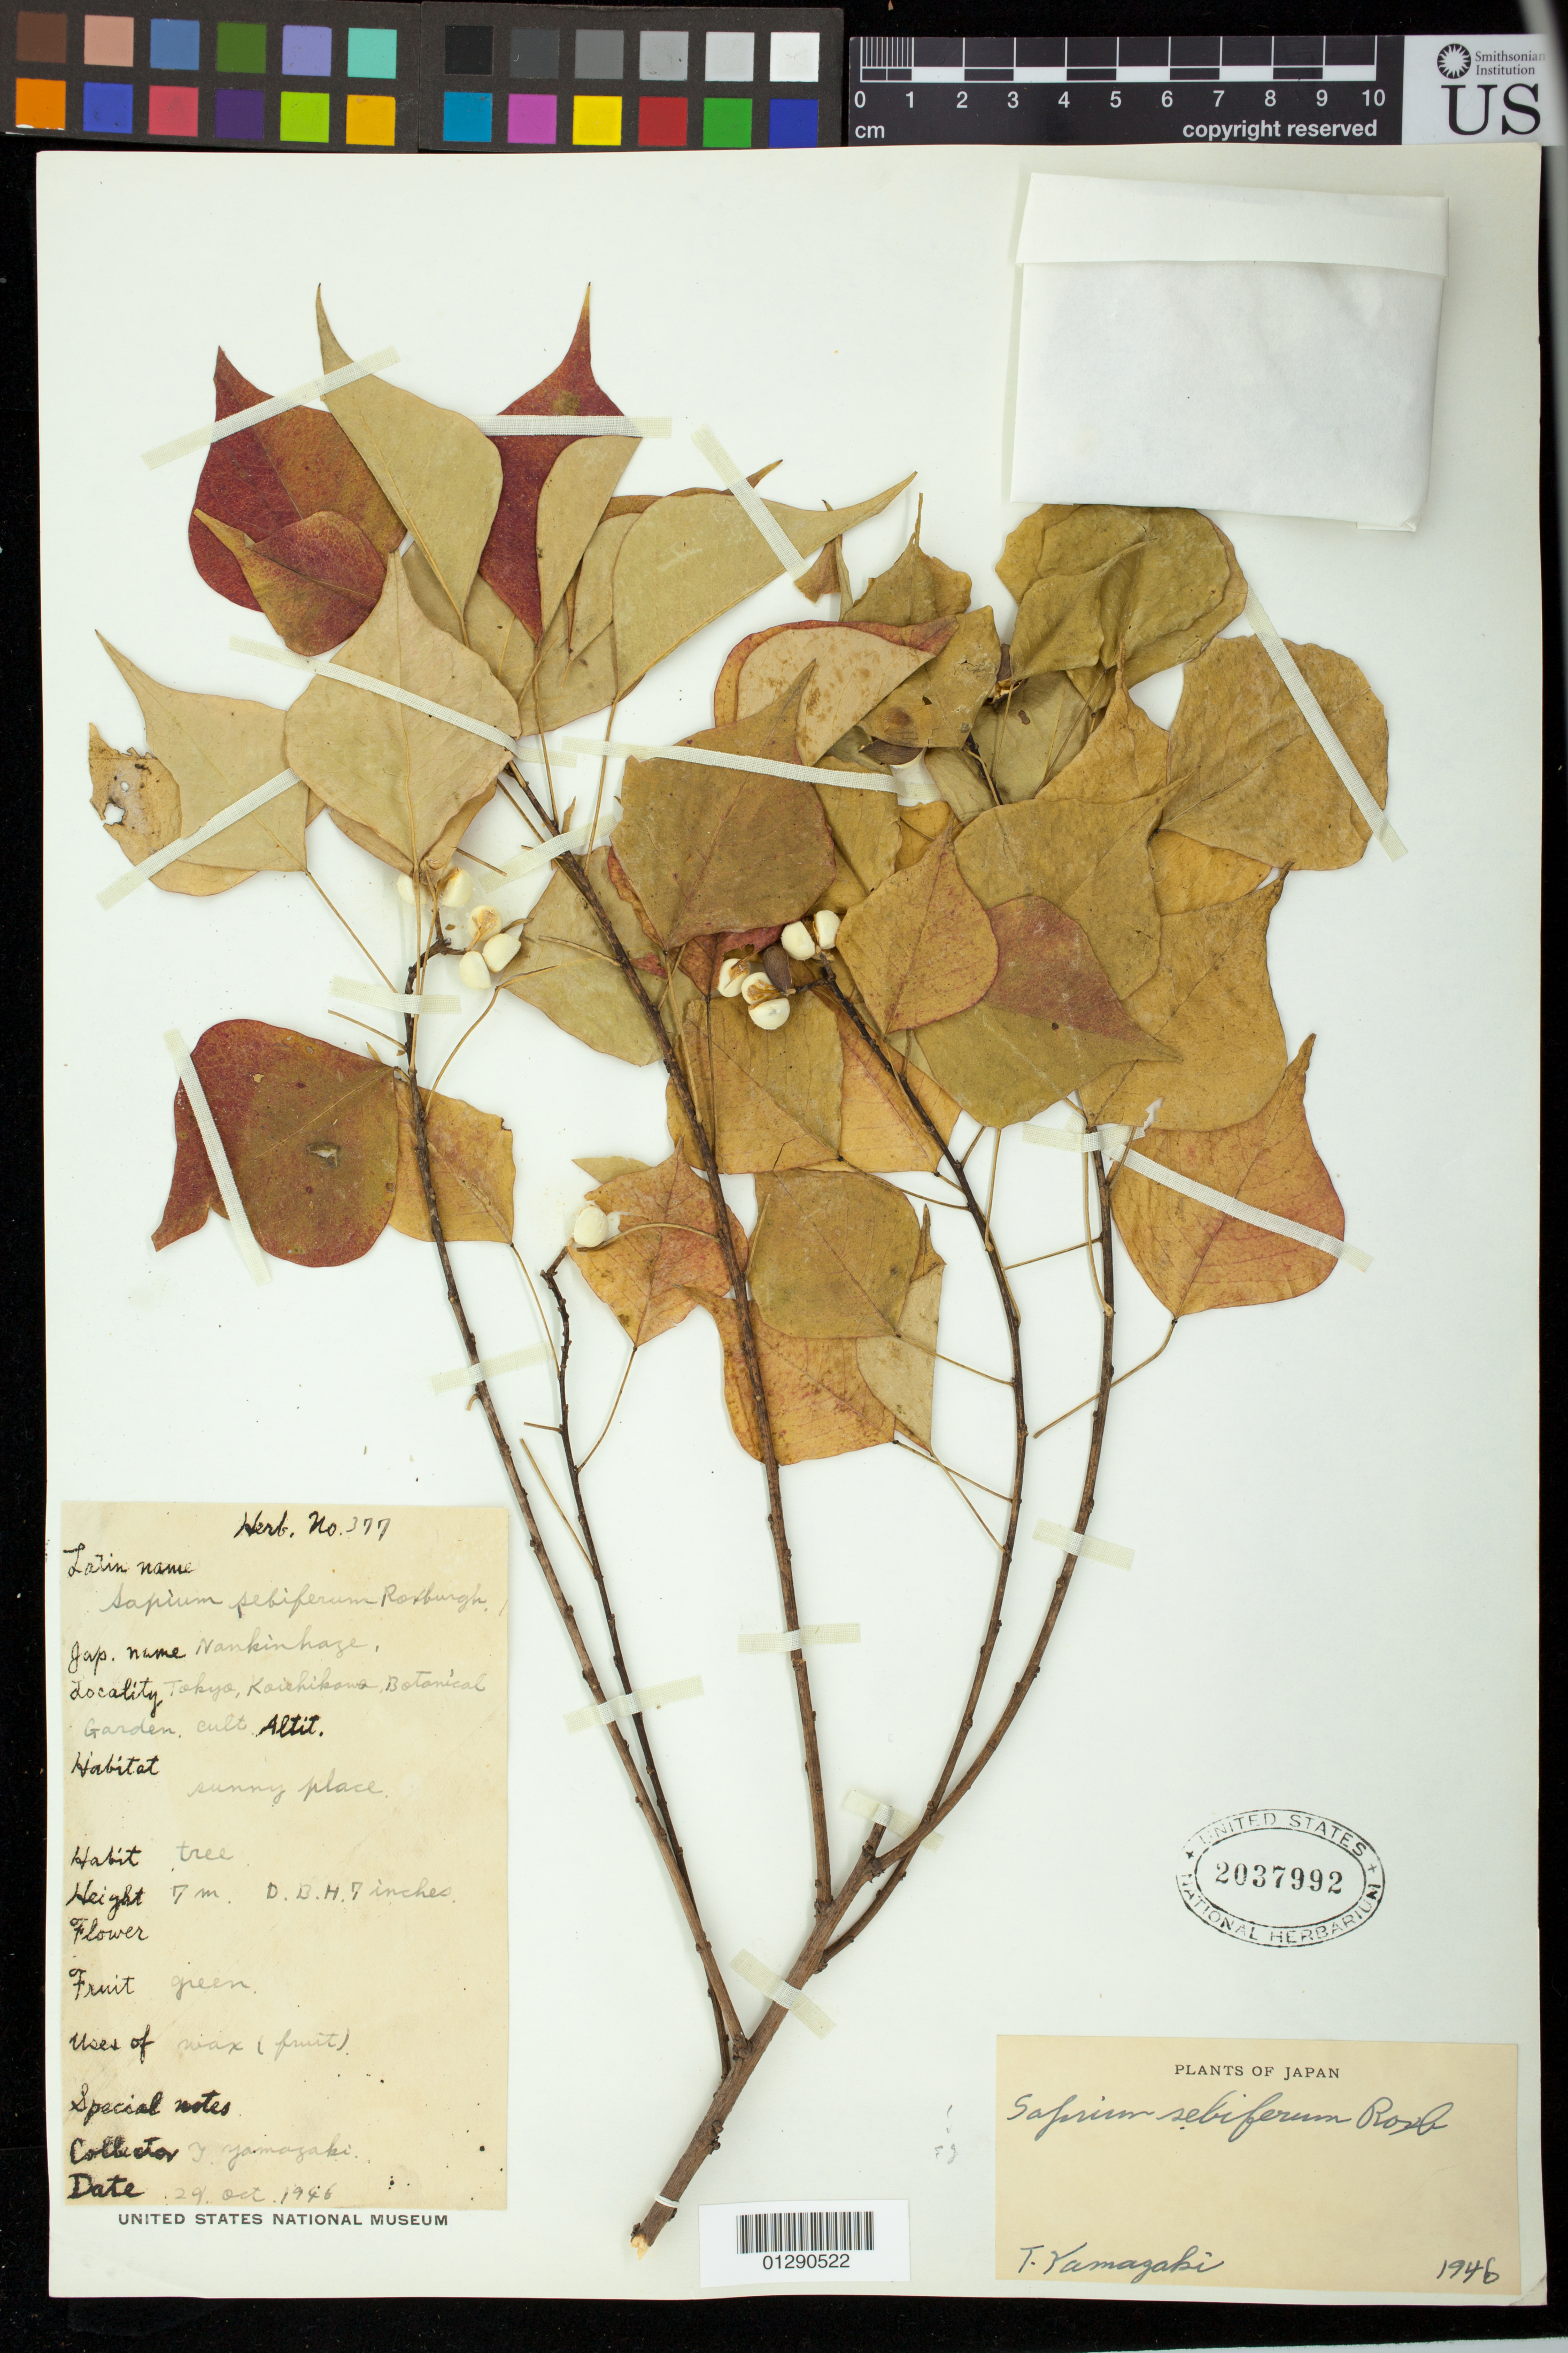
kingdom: Plantae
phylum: Tracheophyta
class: Magnoliopsida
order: Malpighiales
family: Euphorbiaceae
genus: Sapium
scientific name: Sapium sebiferum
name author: (L.) Roxb.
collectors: T. Yamagaki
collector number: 377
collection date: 1946-10-29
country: Japan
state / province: Tokyo, Federal City of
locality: Koishikawa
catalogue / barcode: US 2037992